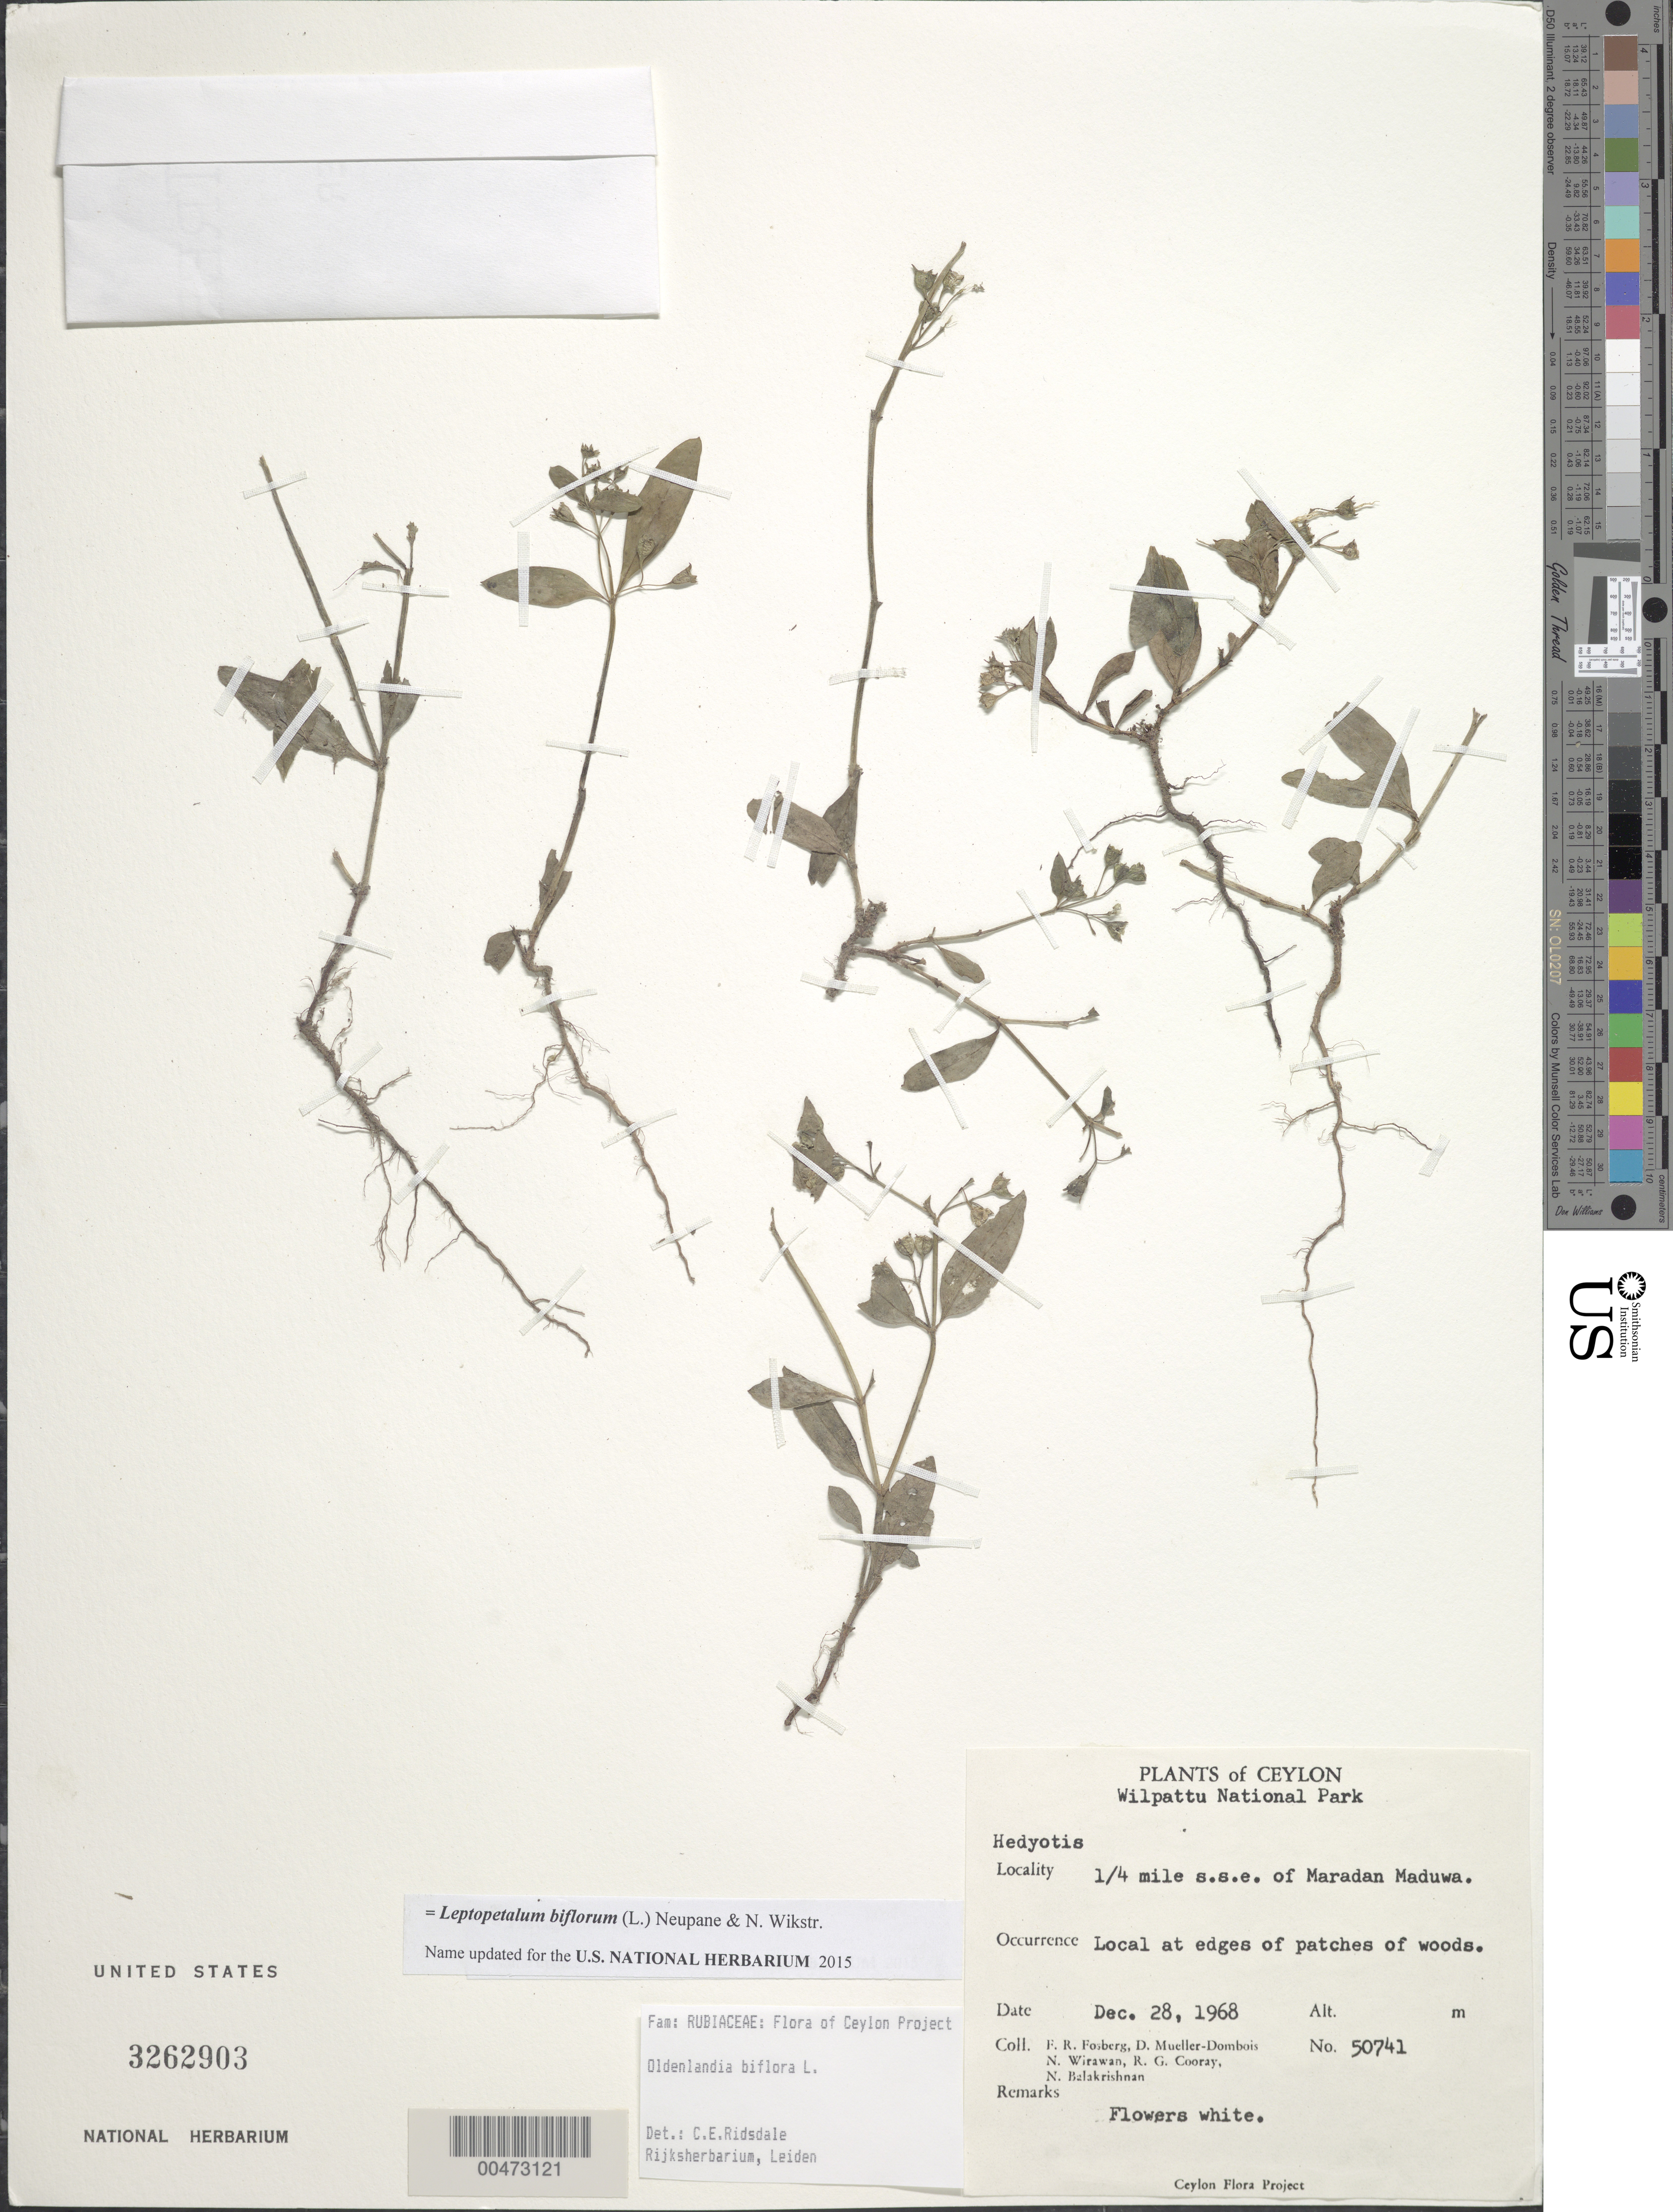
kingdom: Plantae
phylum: Tracheophyta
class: Magnoliopsida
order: Gentianales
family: Rubiaceae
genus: Leptopetalum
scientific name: Leptopetalum biflorum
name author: (L.) Neupane & N. Wikstr.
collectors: F. R. Fosberg, D. Mueller-Dombois & N. Wirawan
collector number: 50741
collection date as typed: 28 Dec 1968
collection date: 1968-12-28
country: Sri Lanka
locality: Wilpattu National Park, 1/4 mi SSE of Maradan Maduwa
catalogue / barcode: US 3262903